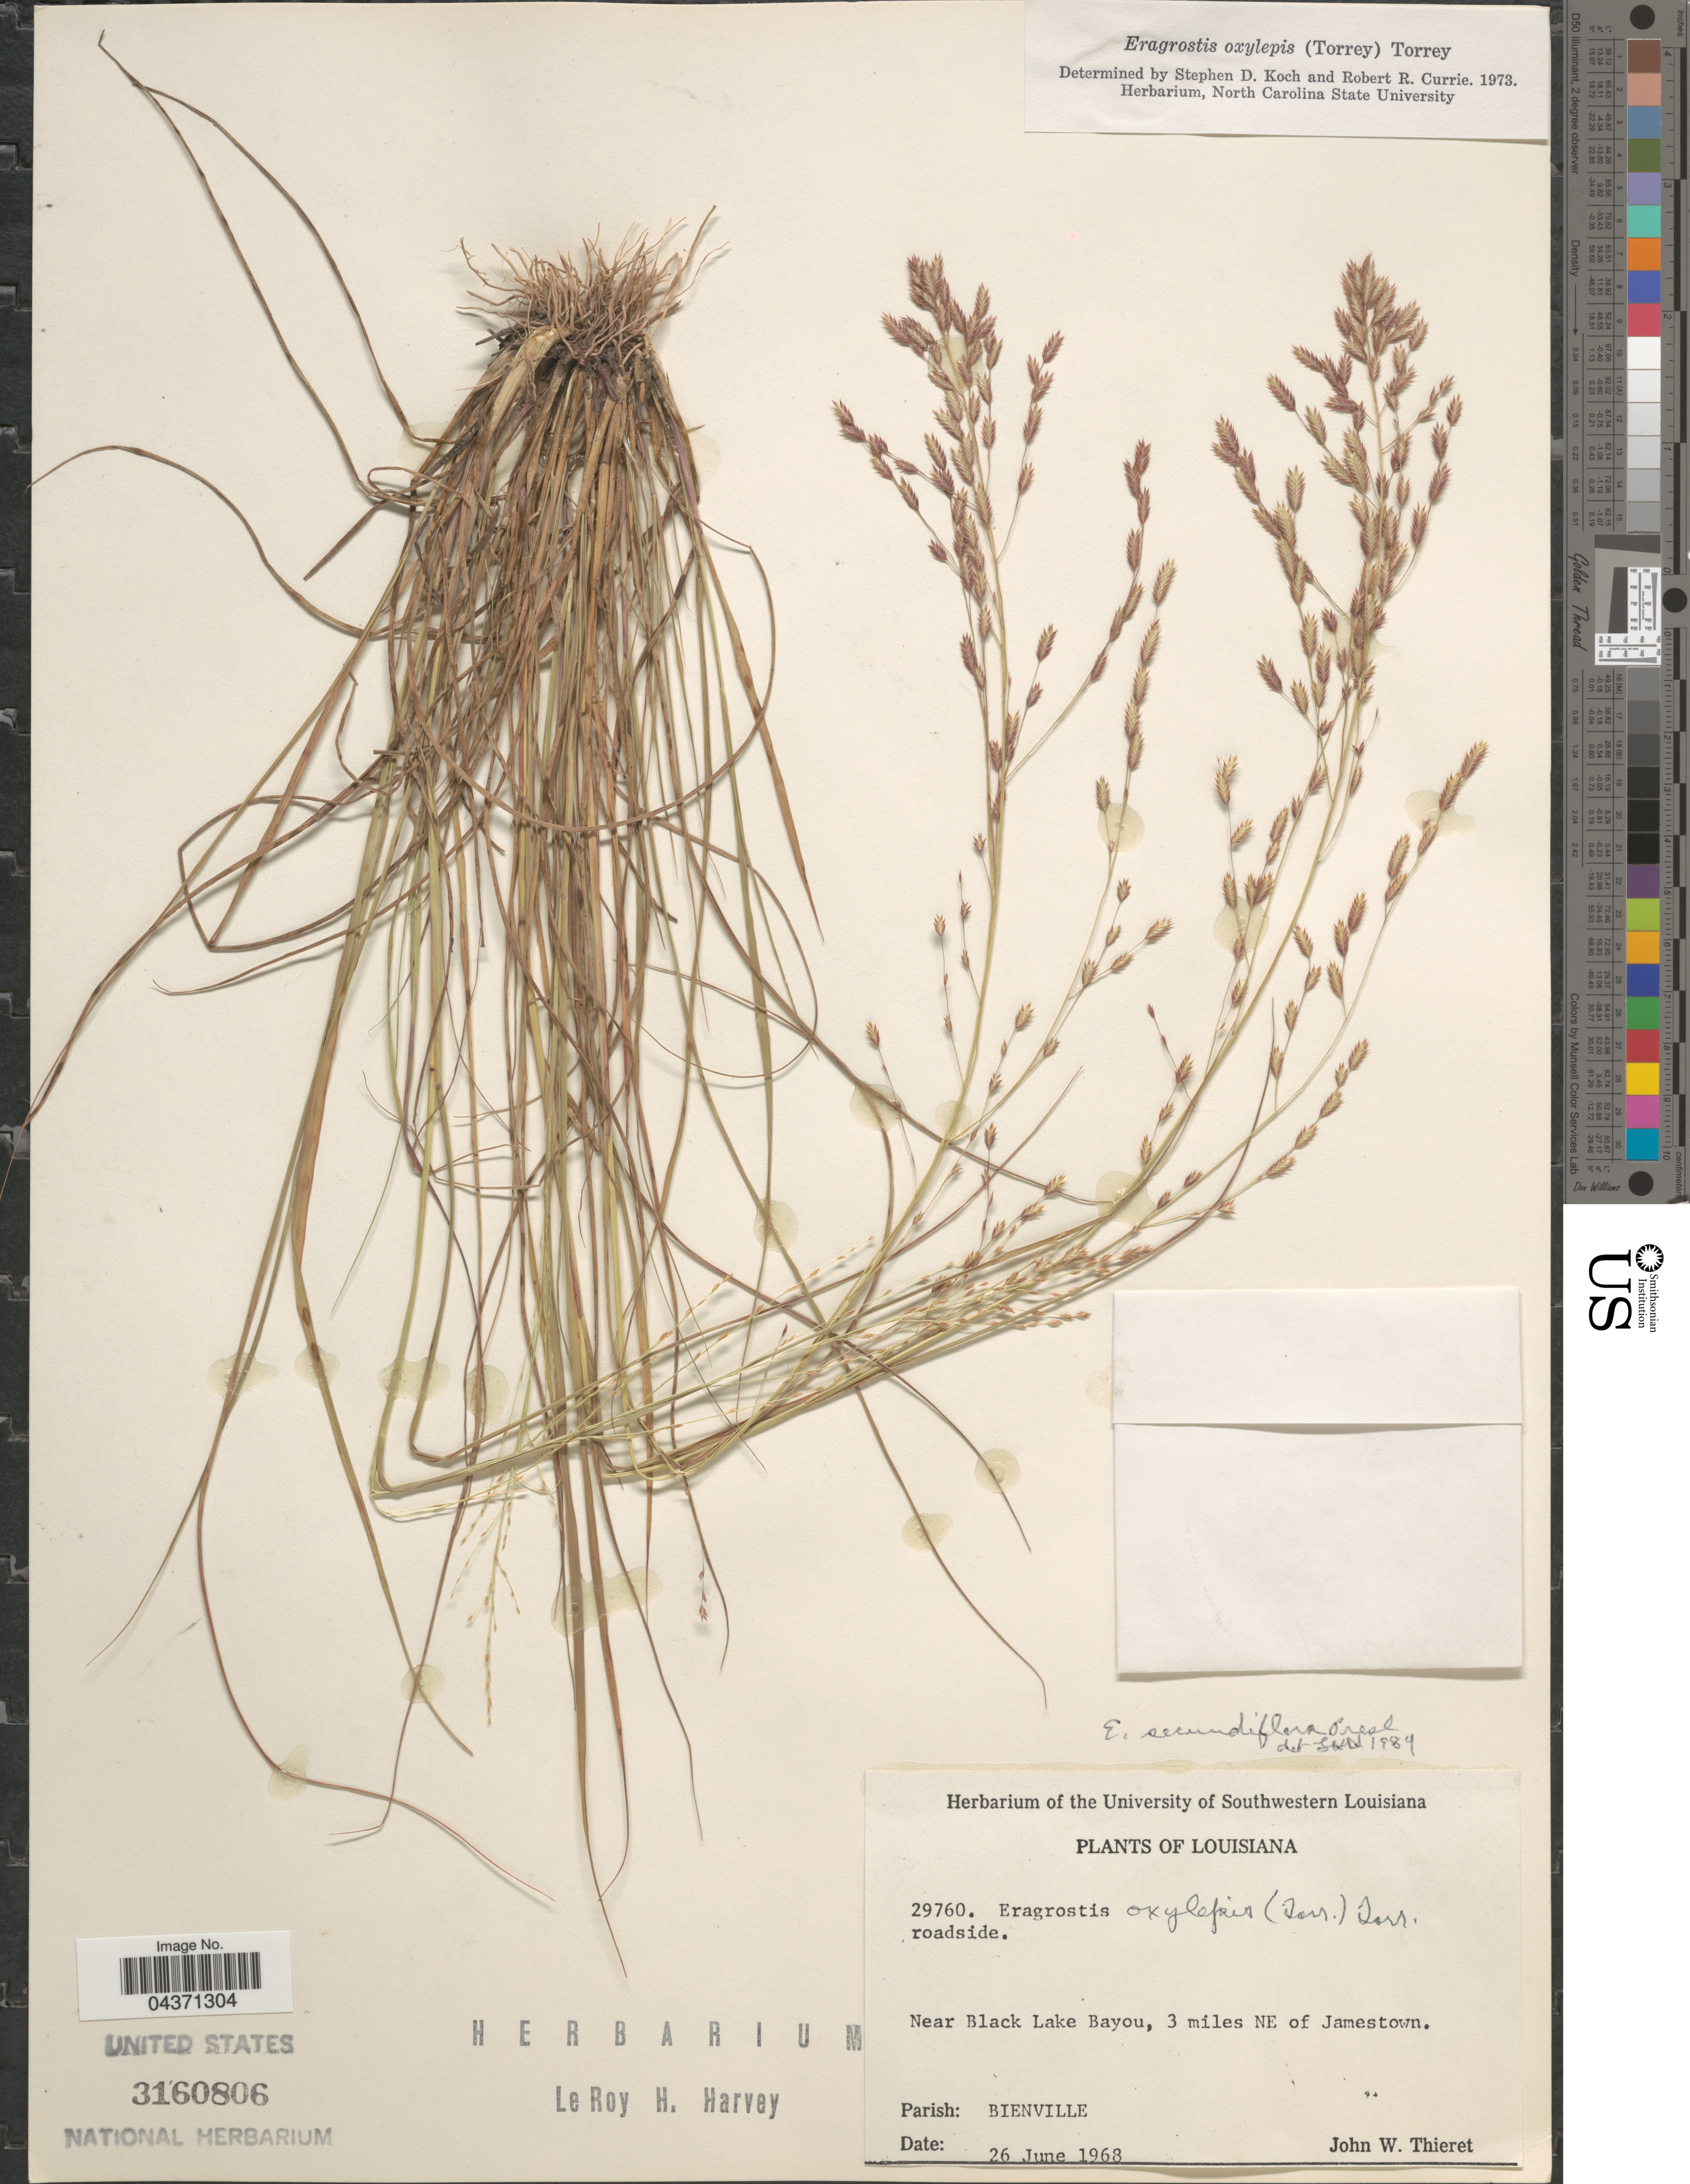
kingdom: Plantae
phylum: Tracheophyta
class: Liliopsida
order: Poales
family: Poaceae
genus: Eragrostis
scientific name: Eragrostis secundiflora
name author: J. Presl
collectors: J. W. Thieret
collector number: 29760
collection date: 1963-06-26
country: United States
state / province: Louisiana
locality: Near Black Lake Bayou, 3 miles NE of Jamestown. Parish: Bienville.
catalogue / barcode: US 3160806